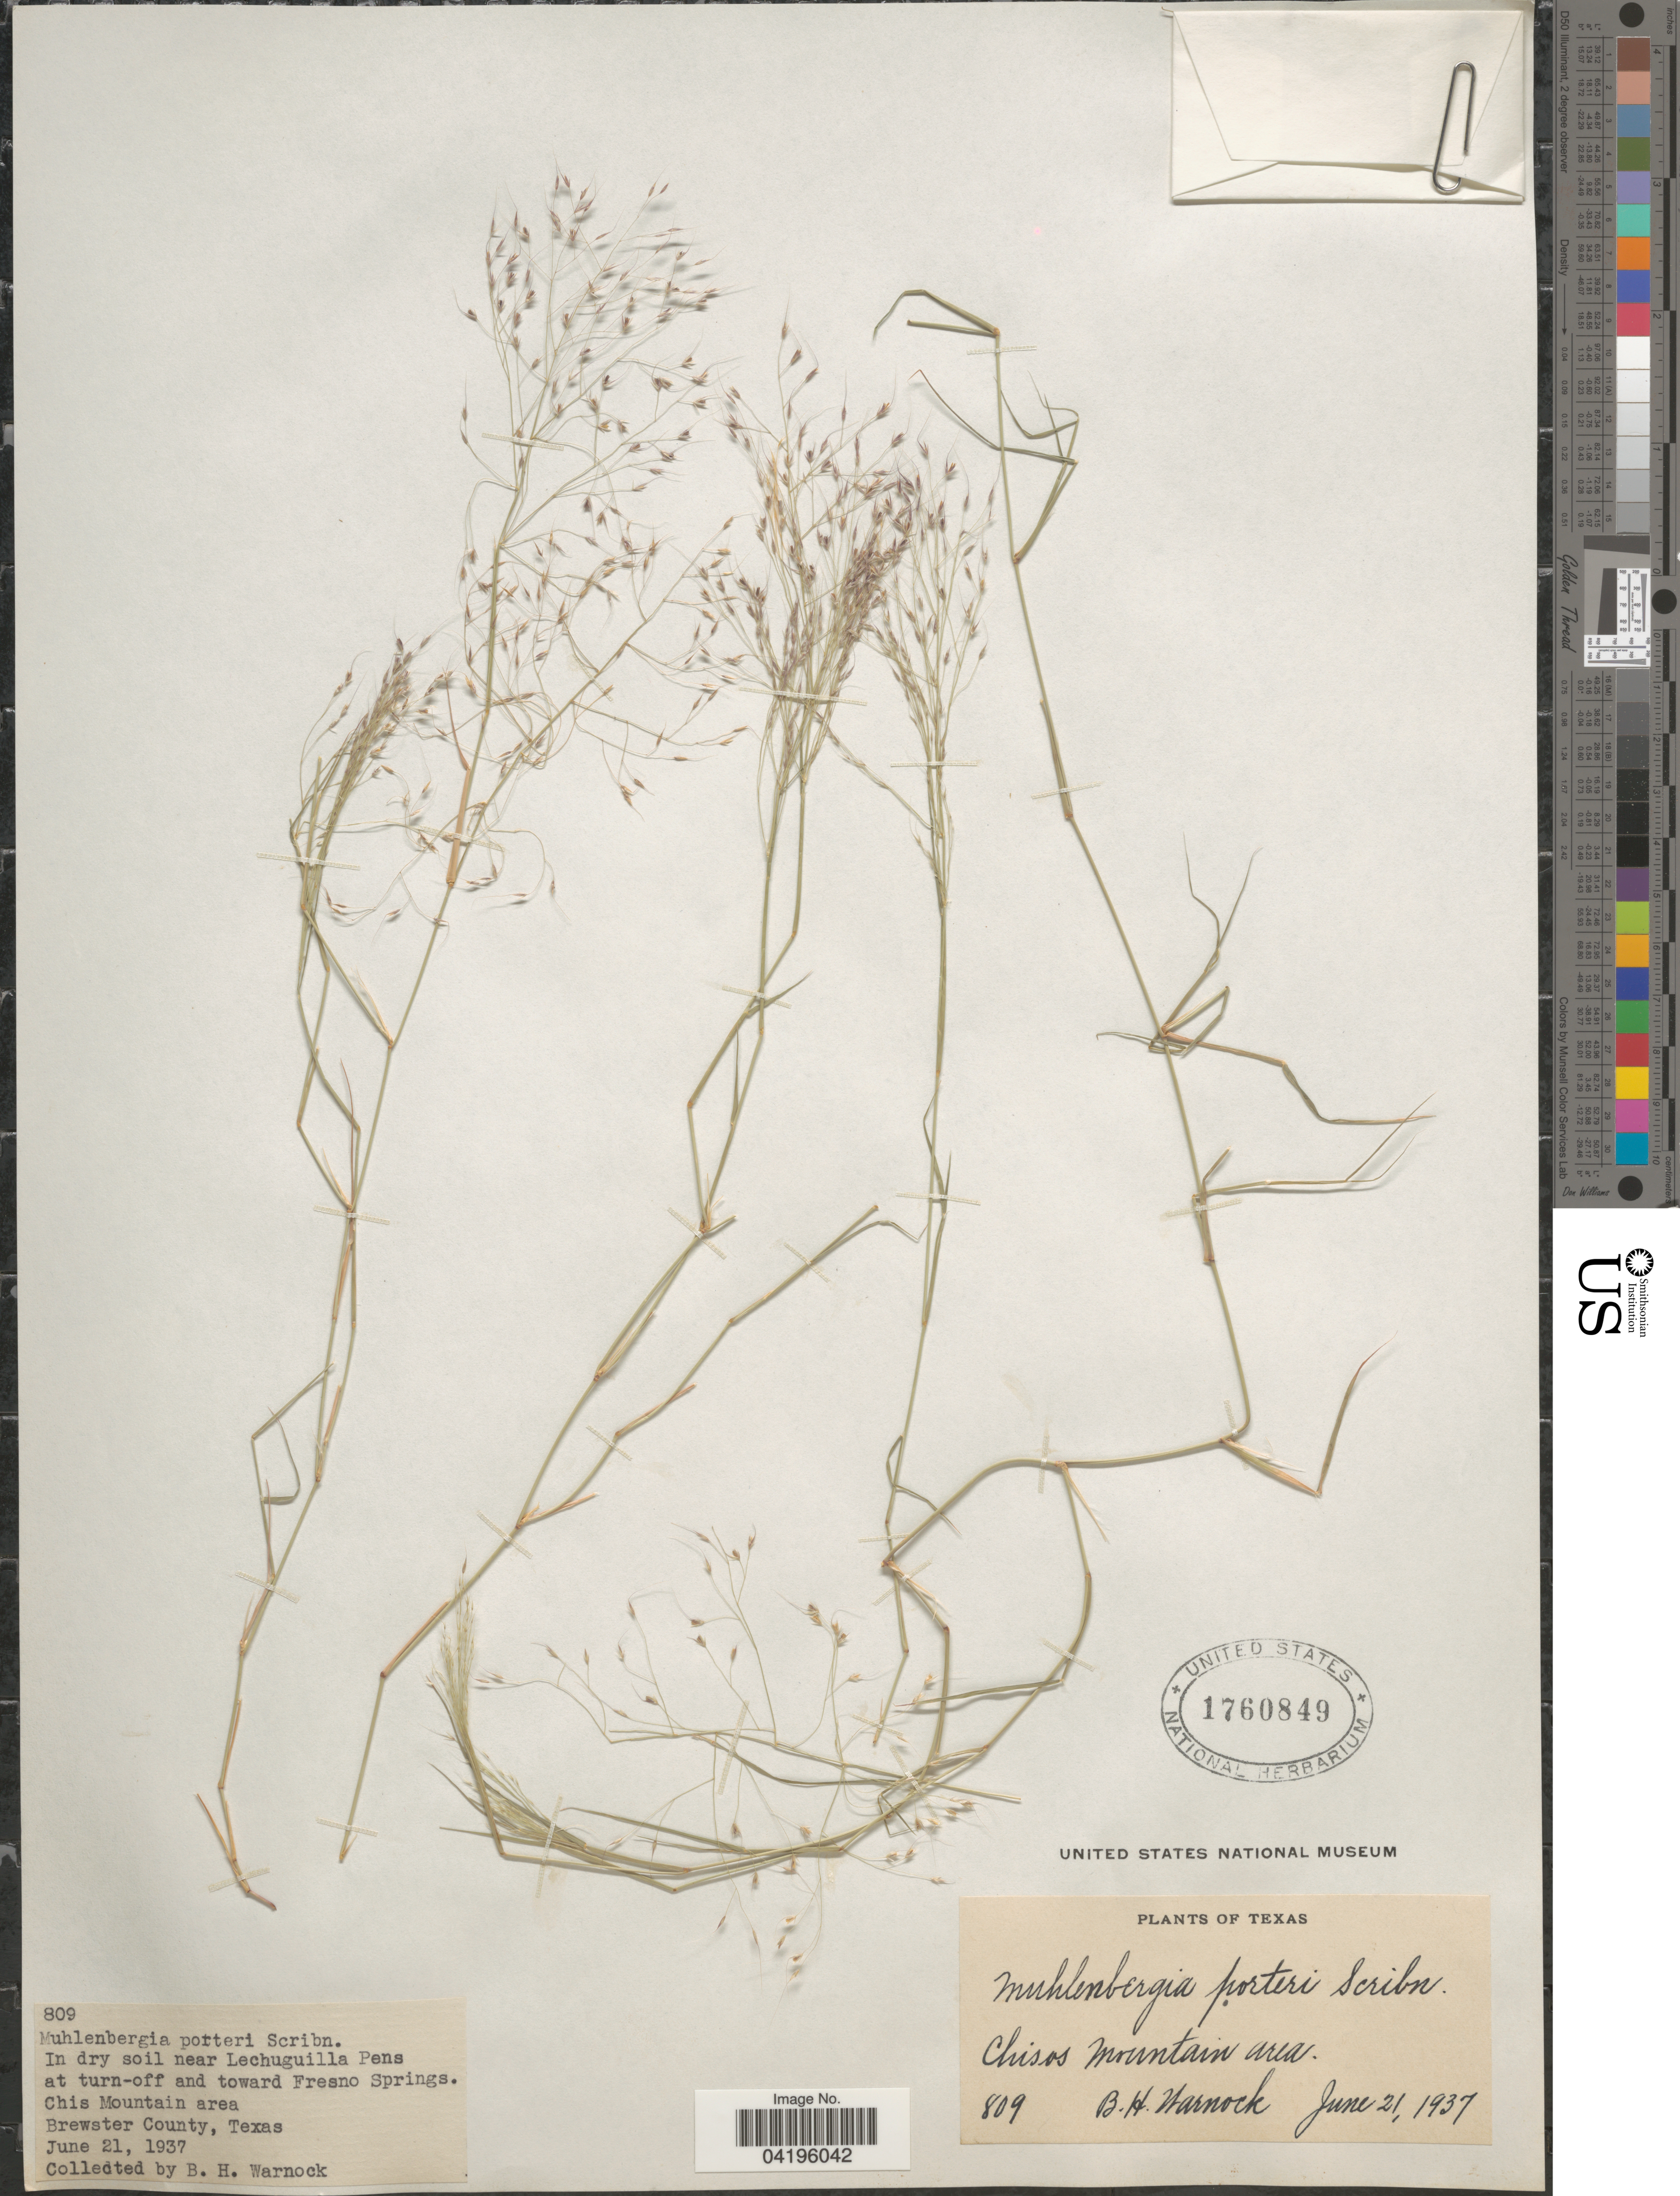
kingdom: Plantae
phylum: Tracheophyta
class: Liliopsida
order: Poales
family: Poaceae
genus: Muhlenbergia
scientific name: Muhlenbergia porteri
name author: Scribn. in W.J. Beal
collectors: B. H. Warnock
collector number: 809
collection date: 1937-06-21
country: United States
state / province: Texas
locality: In dry soil near Lechuguila Pens at turn-off and toward Fresno Springs. Chisos Mountain area Brewster County.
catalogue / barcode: US 1760849